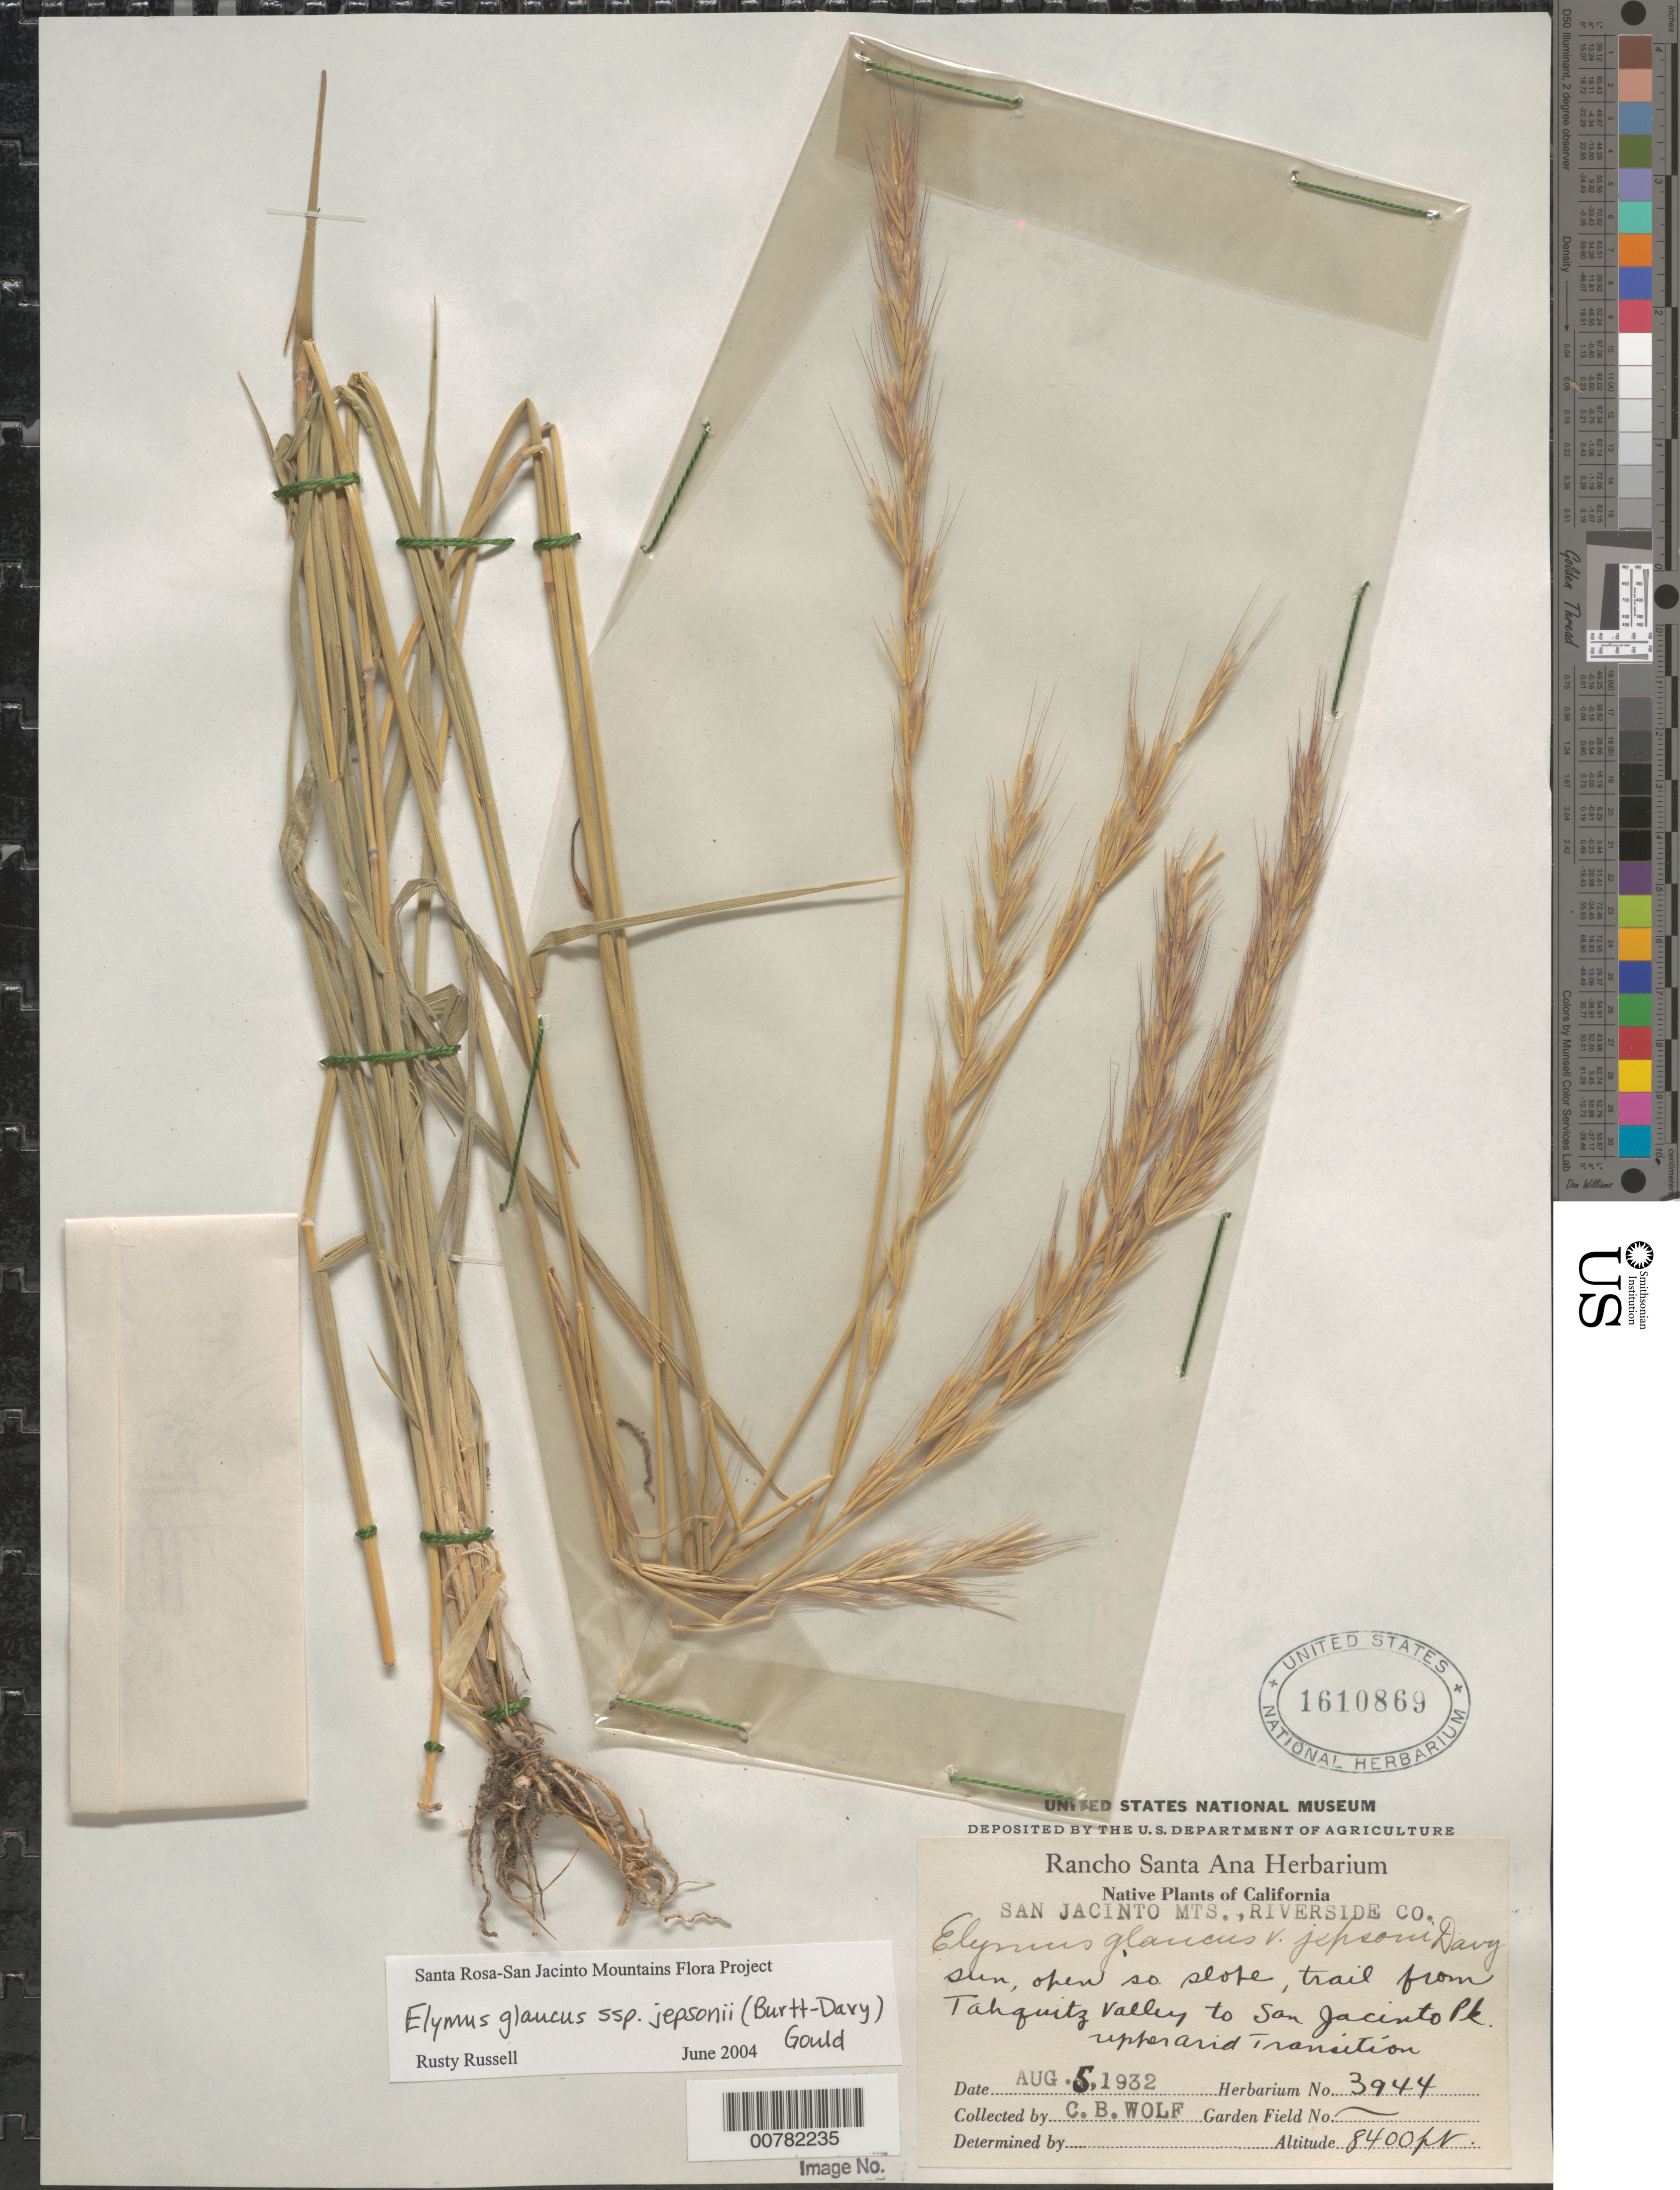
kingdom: Plantae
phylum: Tracheophyta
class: Liliopsida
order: Poales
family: Poaceae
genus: Elymus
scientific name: Elymus glaucus subsp. jepsonii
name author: (Burtt Davy) Gould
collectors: C. B. Wolf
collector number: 3944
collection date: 1932-08-05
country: United States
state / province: California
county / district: Riverside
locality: San Jacinto Mts., Riverside Co. Sun, open so slope, trail from Tahquitz Valley to San Jacinto Pk. Upper and Transition.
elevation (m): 2560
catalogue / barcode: US 1610869